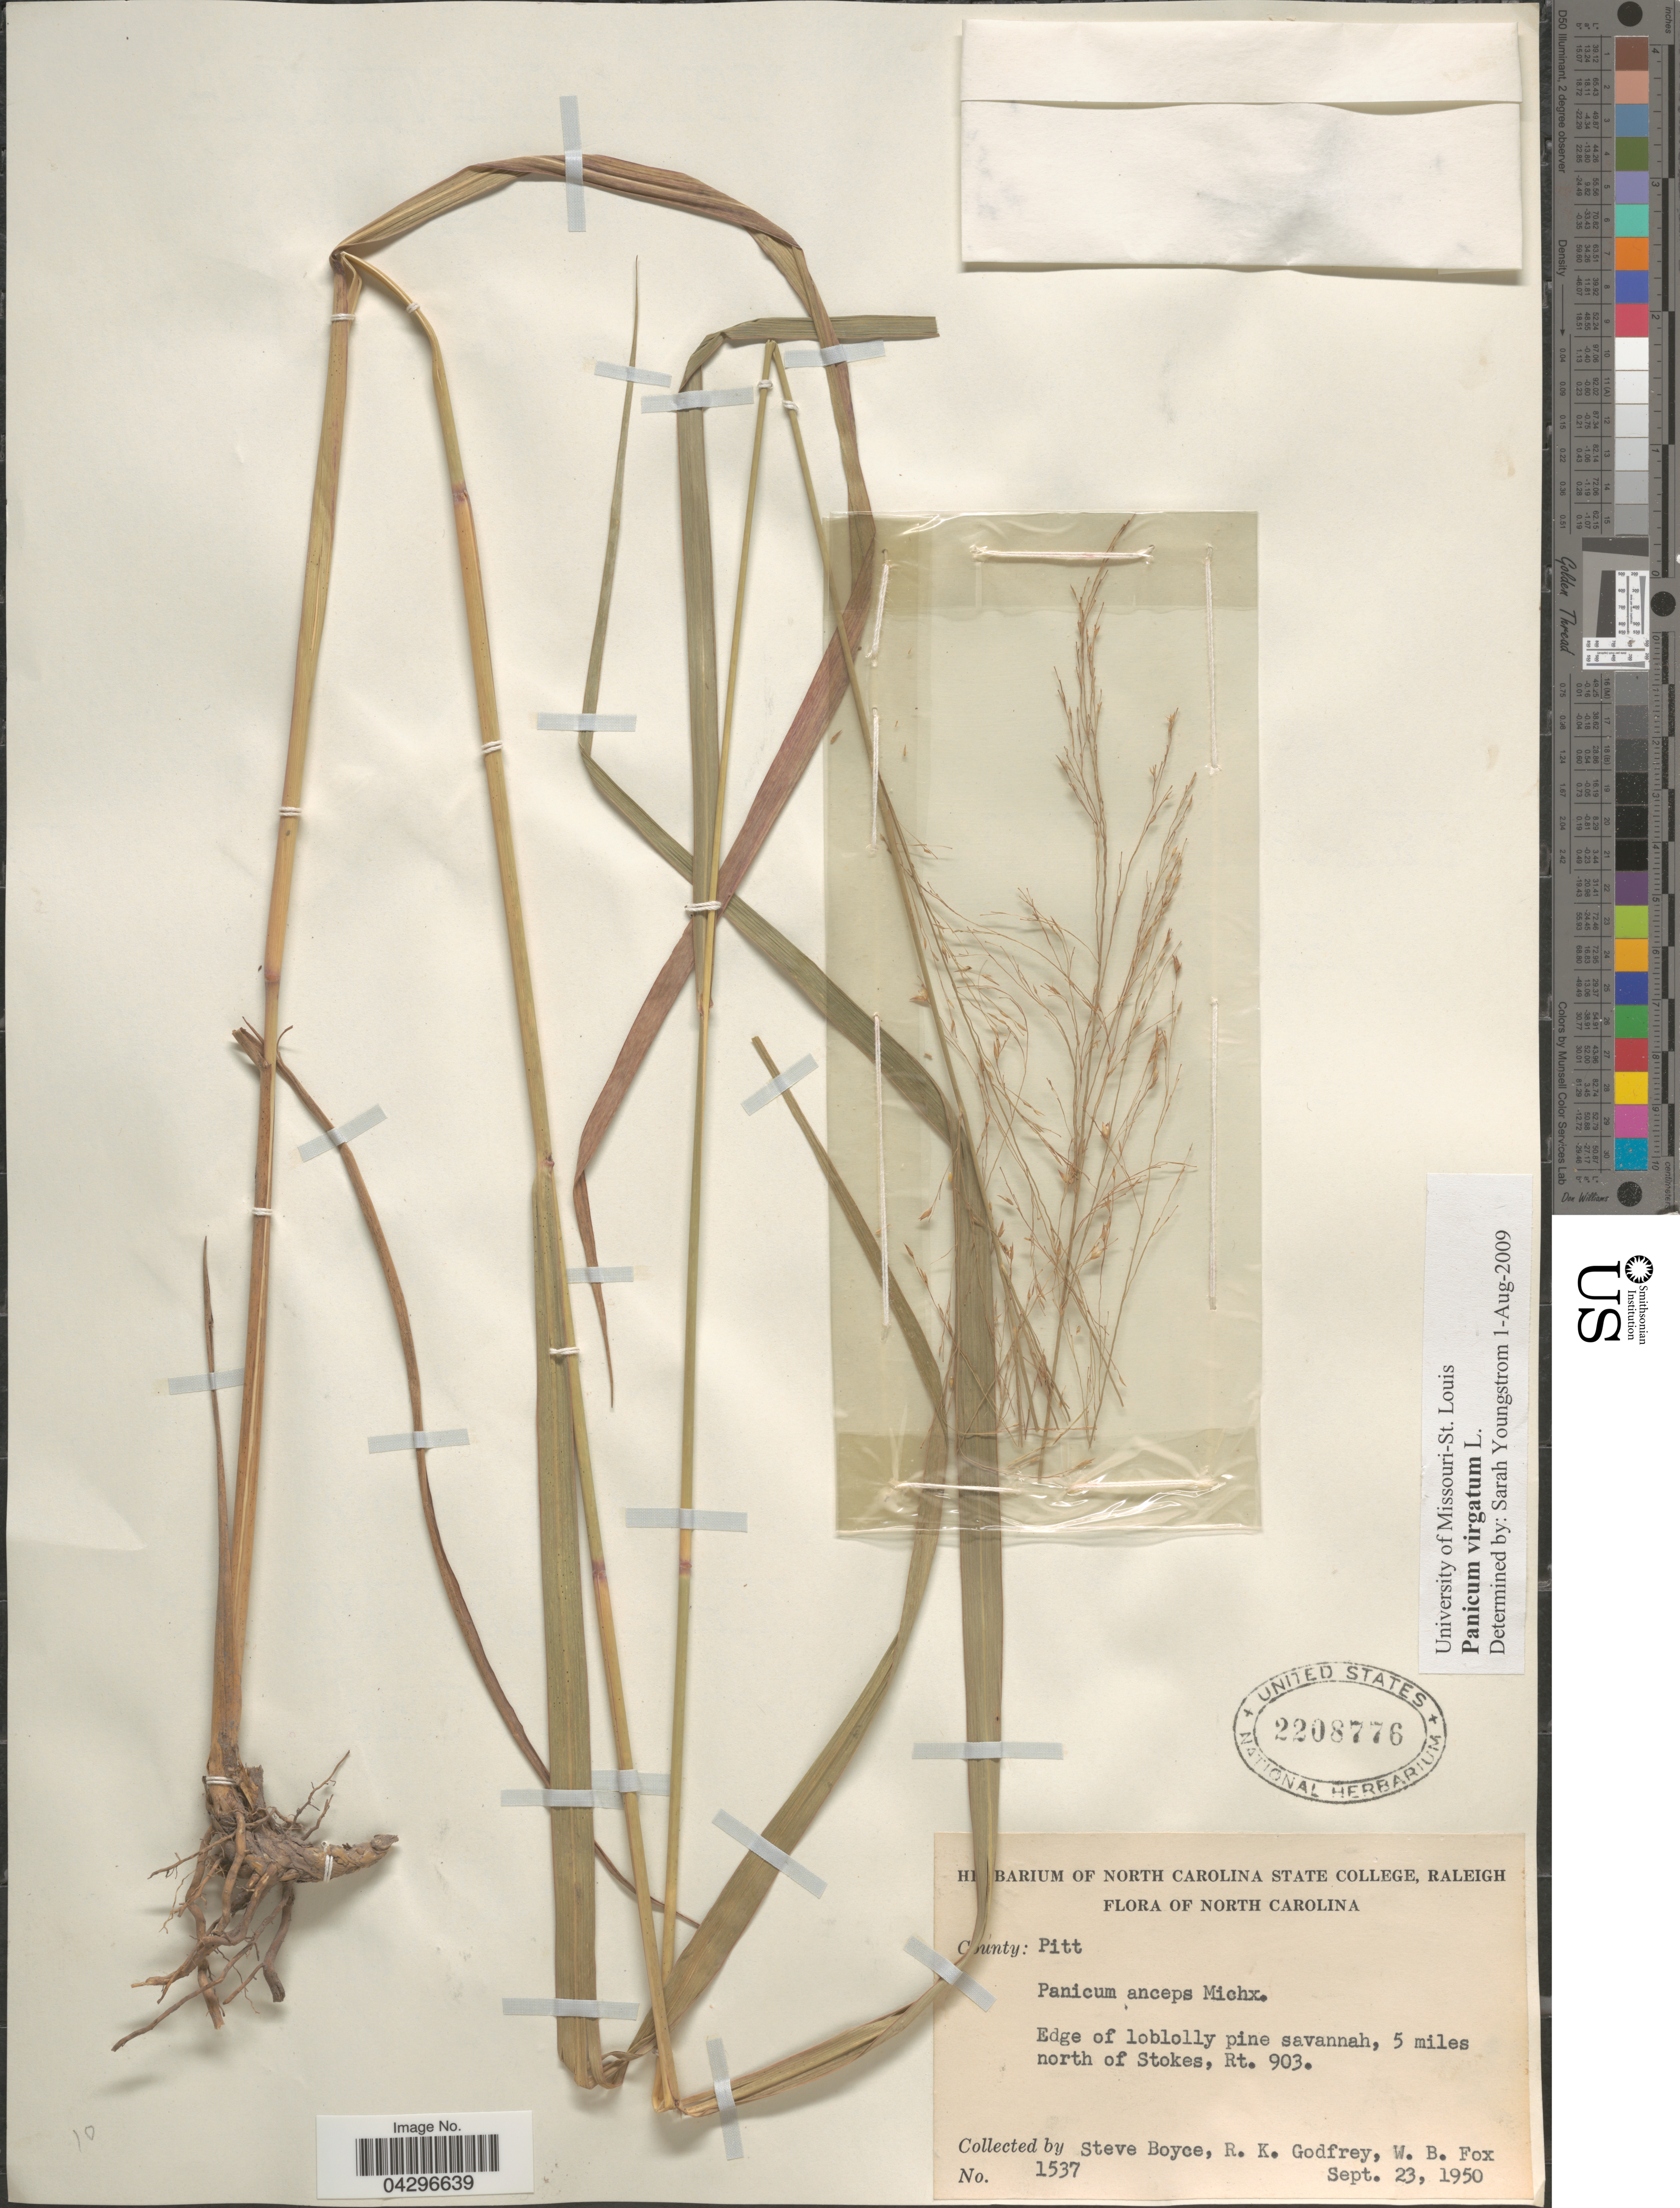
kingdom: Plantae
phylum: Tracheophyta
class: Liliopsida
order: Poales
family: Poaceae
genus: Panicum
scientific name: Panicum virgatum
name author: L.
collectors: S. Boyce, R. K. Godfrey & W. B. Fox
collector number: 1537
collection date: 1950-09-23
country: United States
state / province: North Carolina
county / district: Pitt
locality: Edge of loblolly pine savannah, 5 miles north of Stokes, Rt. 903.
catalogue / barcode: US 2208776